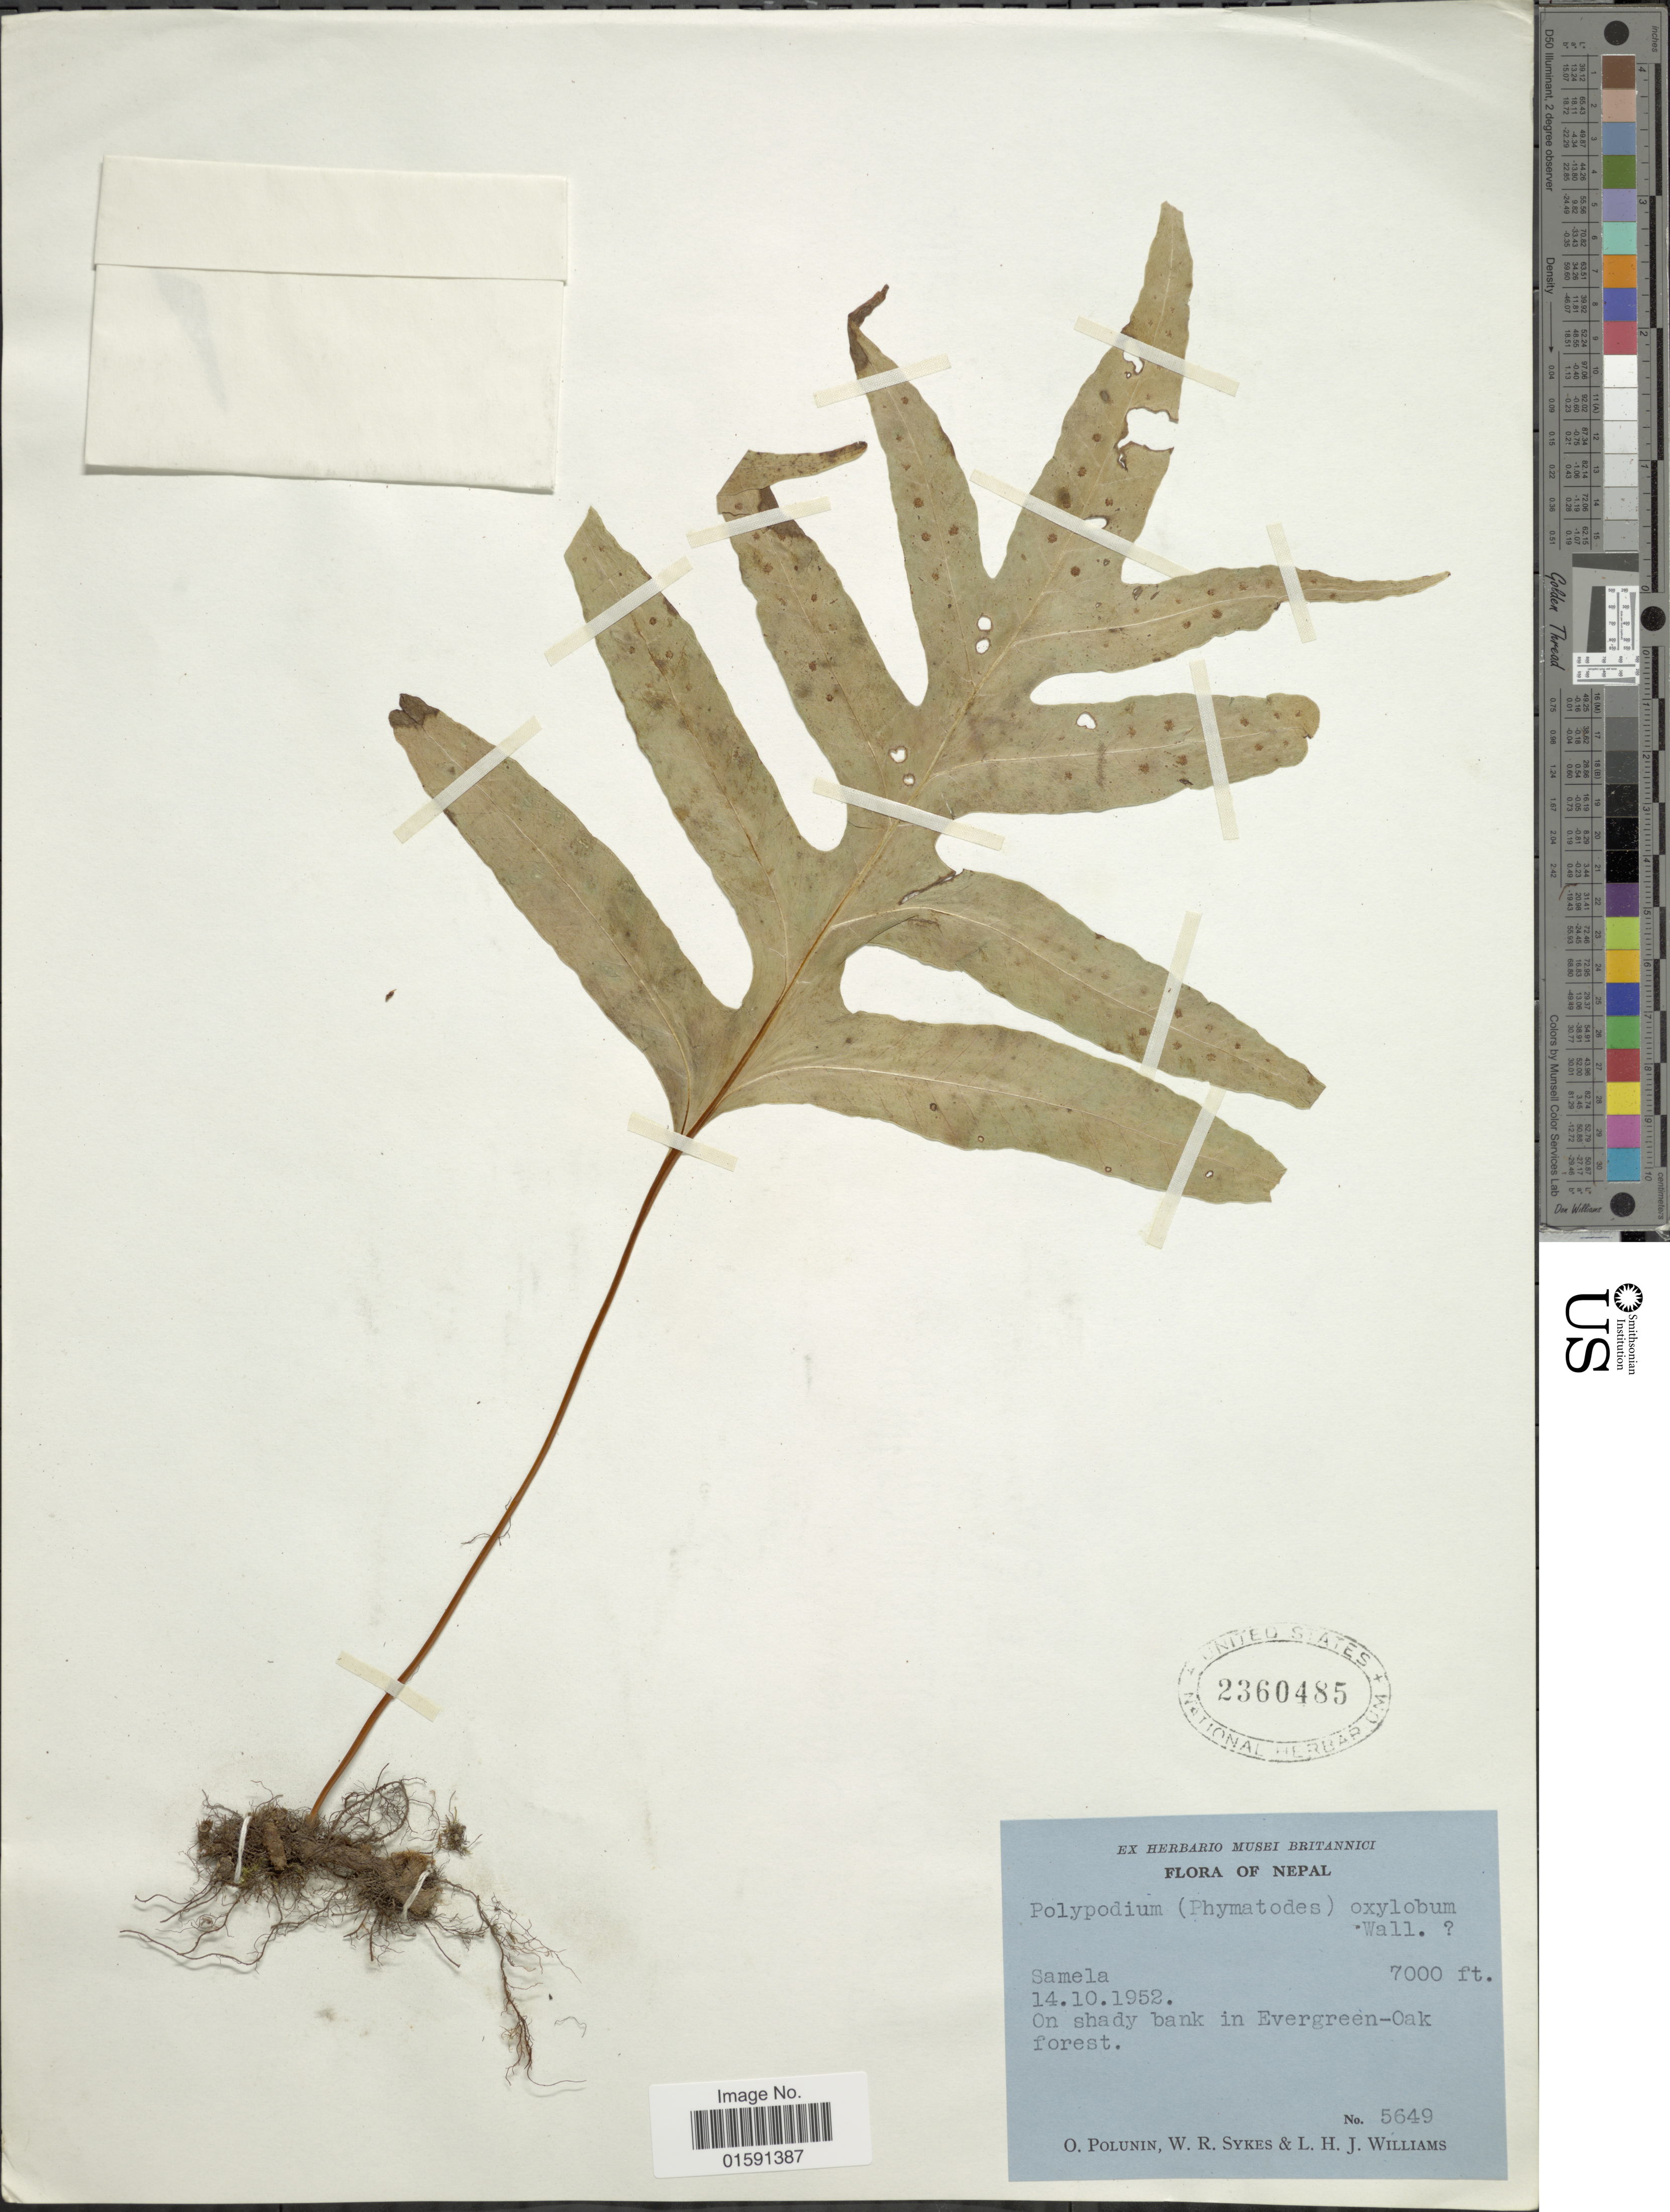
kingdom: Plantae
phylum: Tracheophyta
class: Polypodiopsida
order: Polypodiales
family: Polypodiaceae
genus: Selliguea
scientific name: Selliguea oxyloba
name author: (Wall. ex Kunze) Fraser-Jenk.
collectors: O. V. Polunin, W. R. Sykes & L. H. J. Williams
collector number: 5649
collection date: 1952-10-14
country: Nepal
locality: Samela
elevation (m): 2134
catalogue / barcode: US 2360485